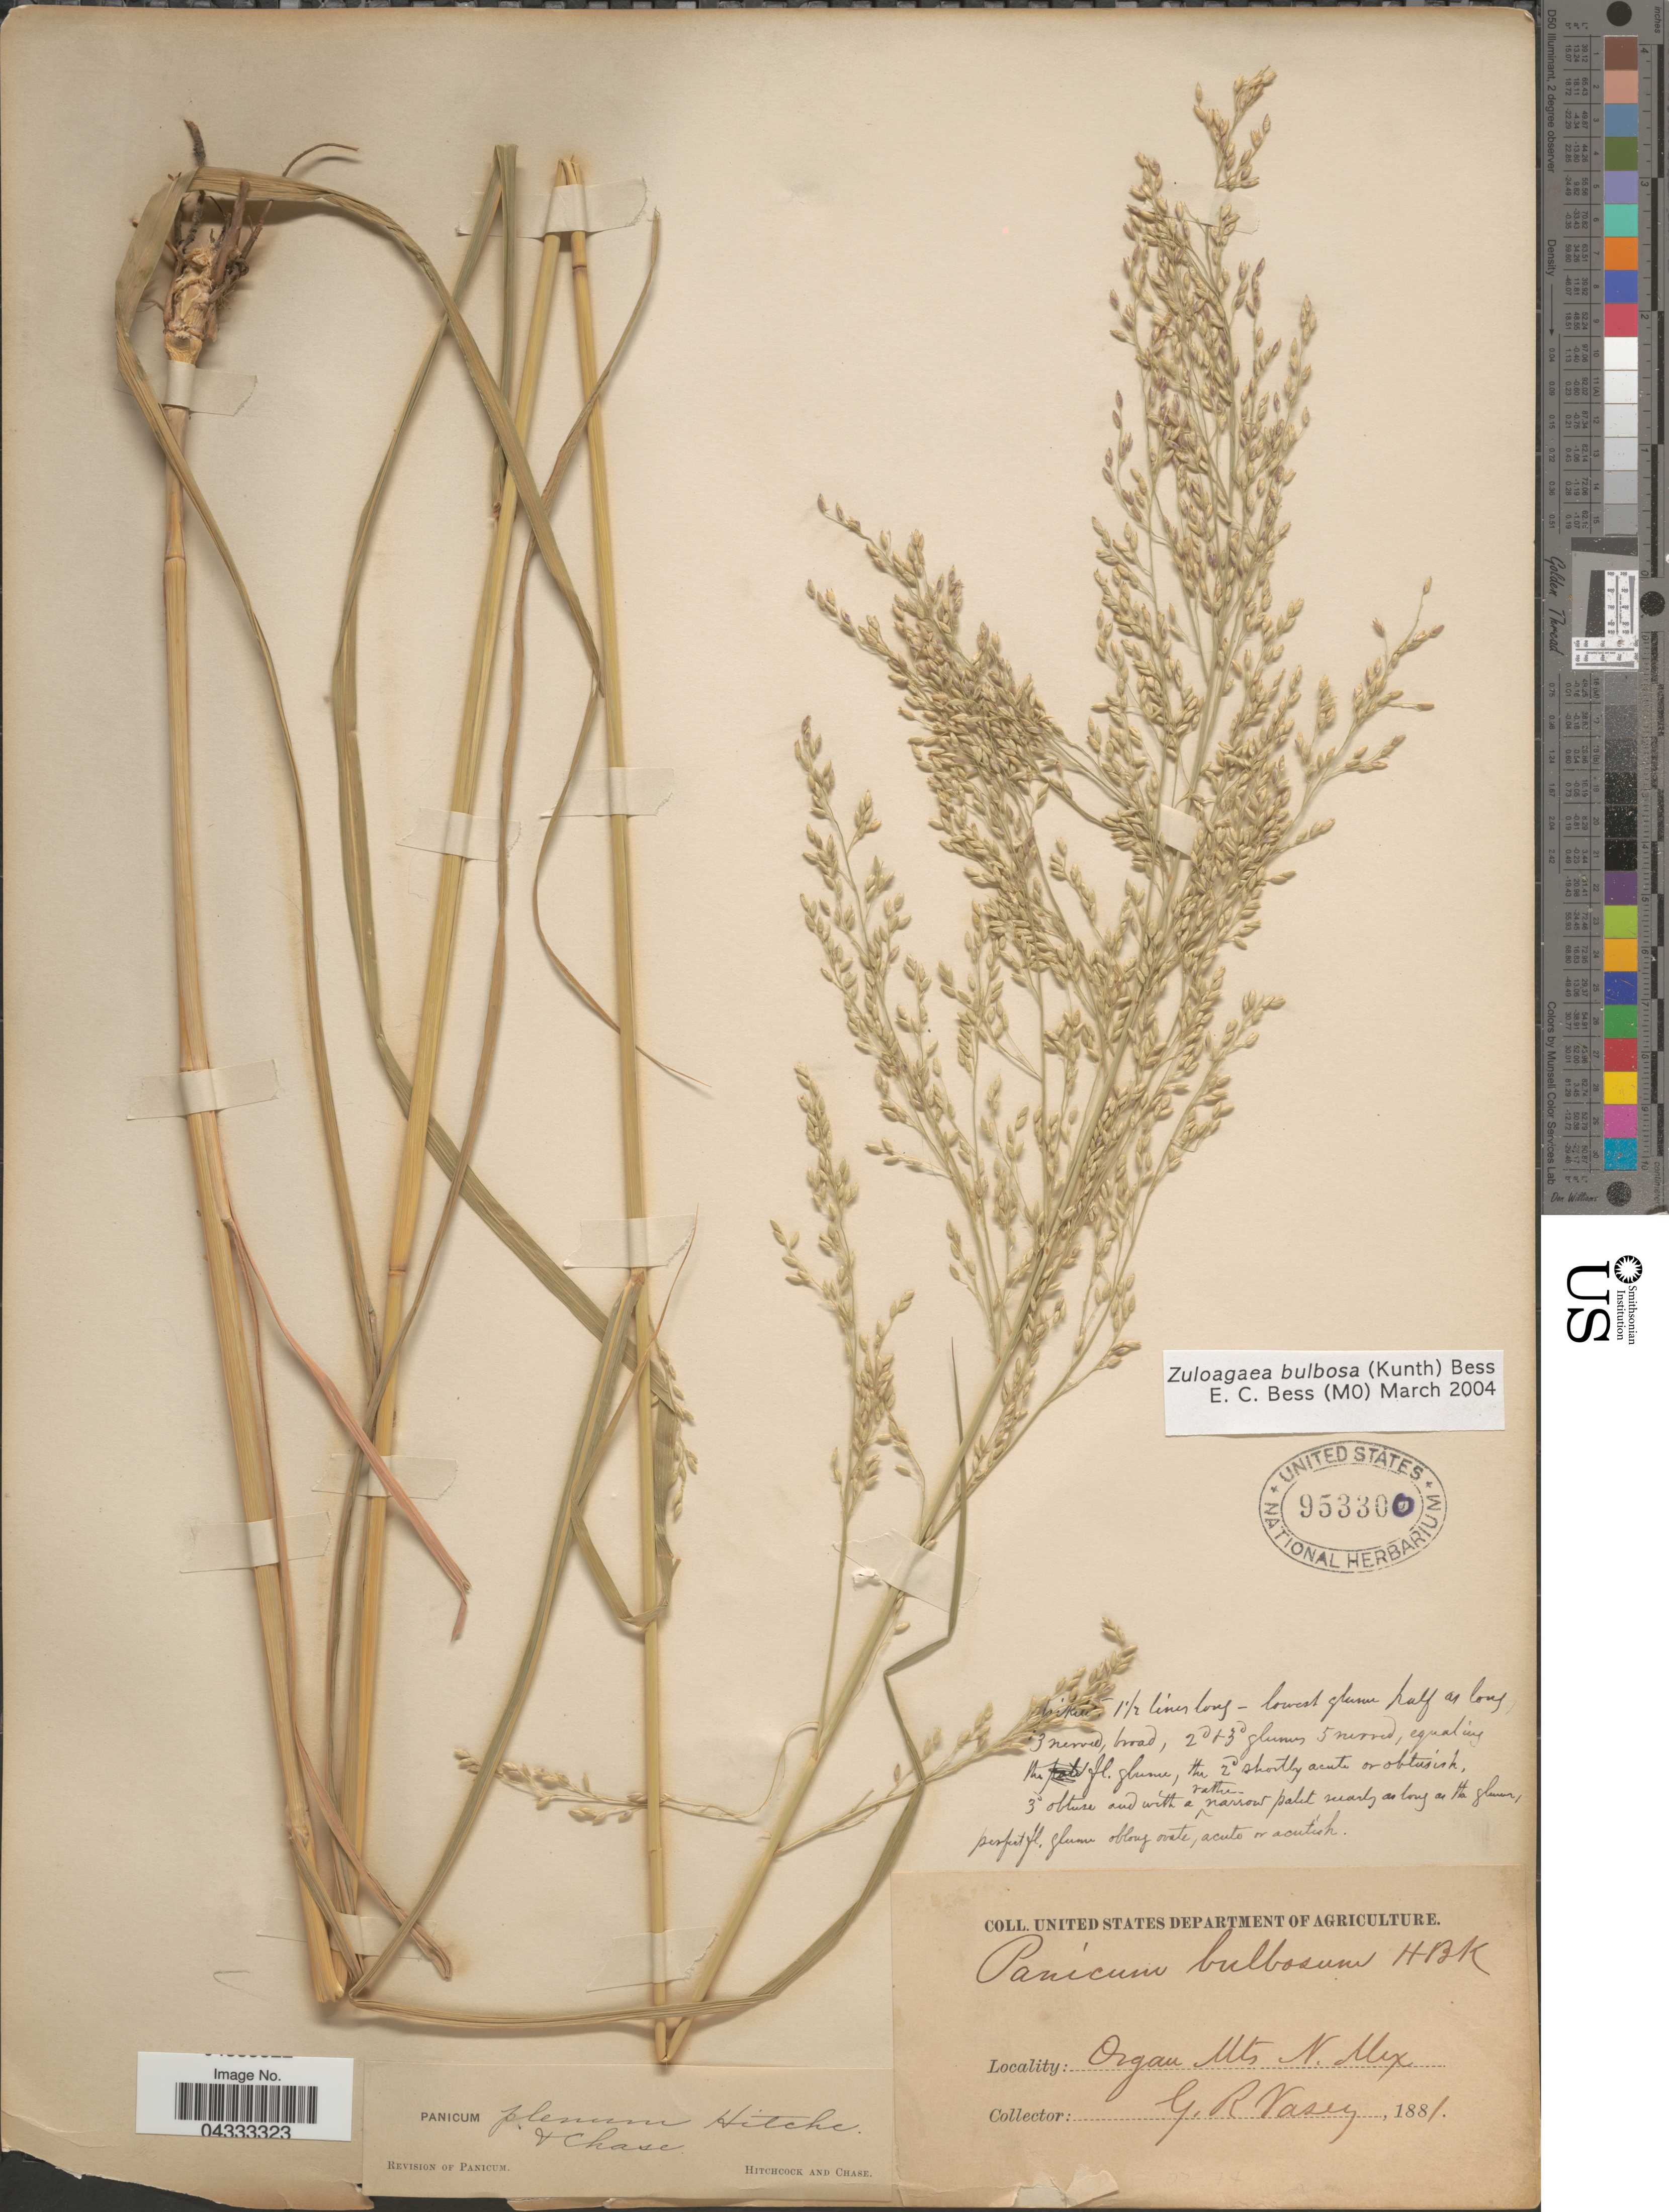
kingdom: Plantae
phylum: Tracheophyta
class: Liliopsida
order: Poales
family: Poaceae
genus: Zuloagaea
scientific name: Zuloagaea bulbosa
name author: (Kunth) E. Bess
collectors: G. R. Vasey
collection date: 1881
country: United States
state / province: New Mexico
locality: Organ Mts.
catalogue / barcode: US 953300